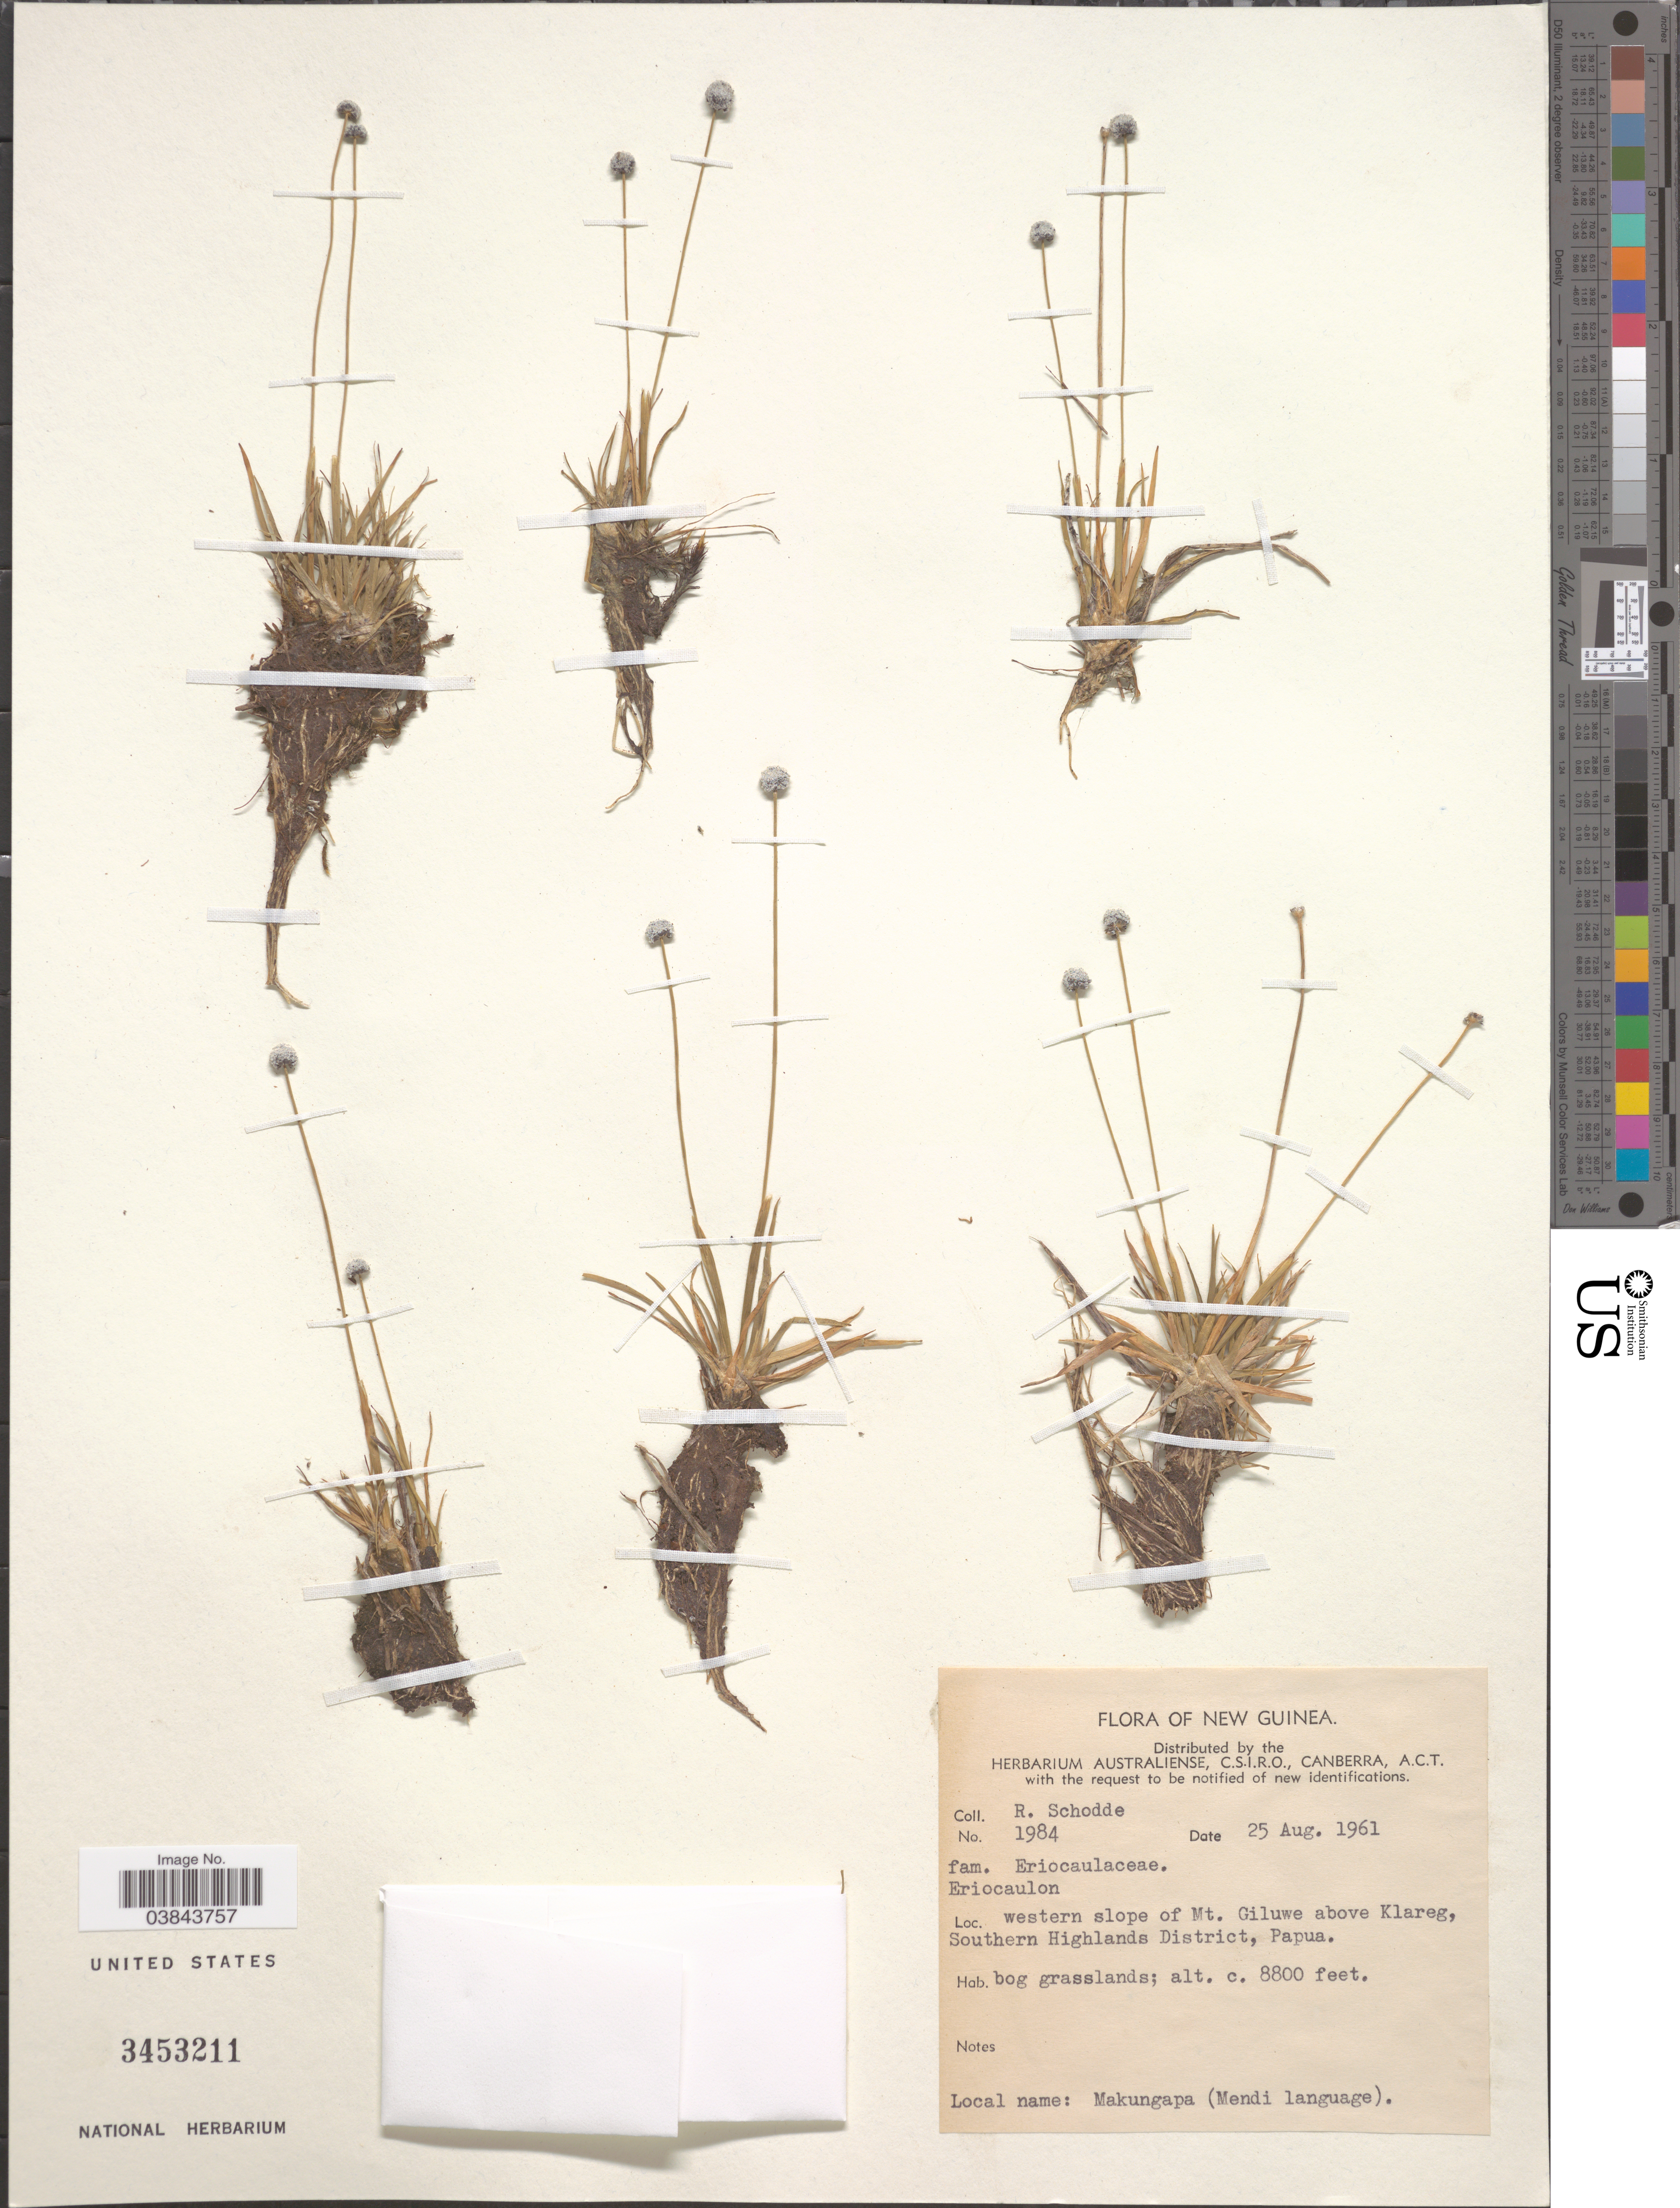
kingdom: Plantae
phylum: Tracheophyta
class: Liliopsida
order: Poales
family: Eriocaulaceae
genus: Eriocaulon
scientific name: Eriocaulon sp.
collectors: R. Schodde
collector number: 1984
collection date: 1961-08-25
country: Papua New Guinea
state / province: Southern Highlands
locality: New Guinea. Western slope of Mt. Giluwe above Klareg, Southern Highlands District, Papua.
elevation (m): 2682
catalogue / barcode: US 3453211